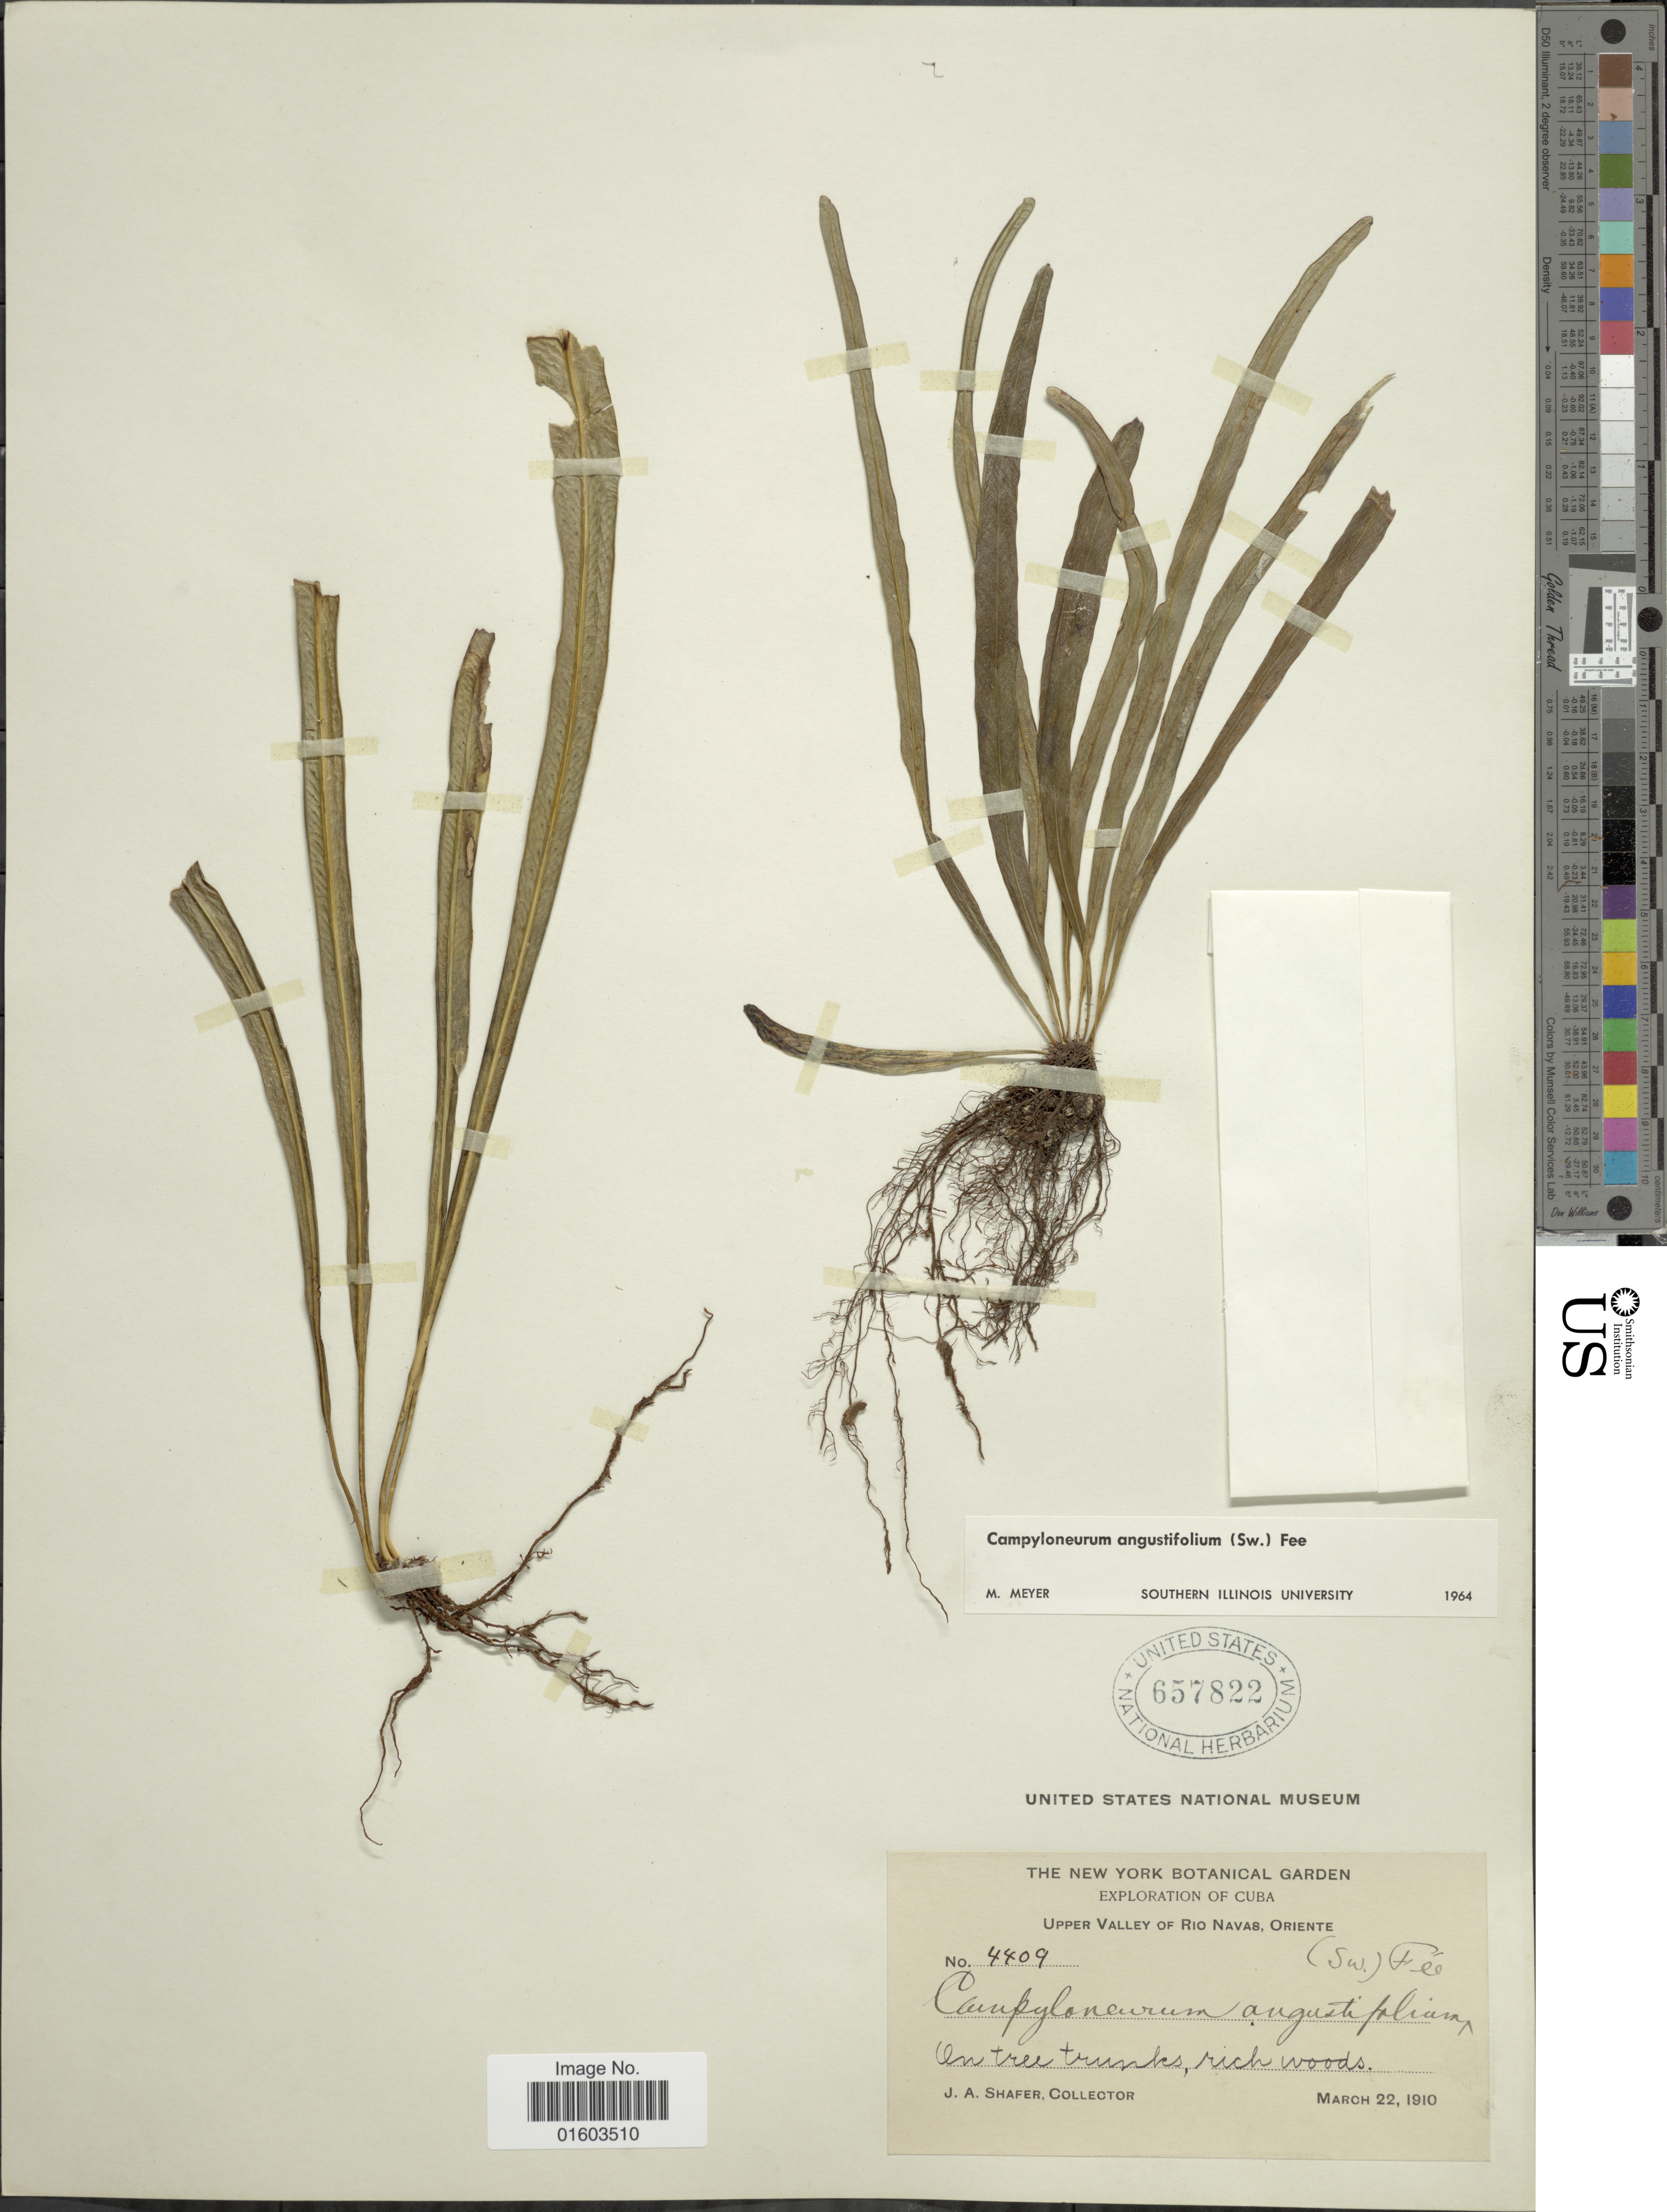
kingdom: Plantae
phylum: Tracheophyta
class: Polypodiopsida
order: Polypodiales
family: Polypodiaceae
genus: Campyloneurum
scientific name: Campyloneurum angustifolium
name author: (Sw.) Fée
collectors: J. A. Shafer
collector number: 4409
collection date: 1910-03-22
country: Cuba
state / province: Oriente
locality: Upper Valley of Rio Navas, Oriente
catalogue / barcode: US 657822